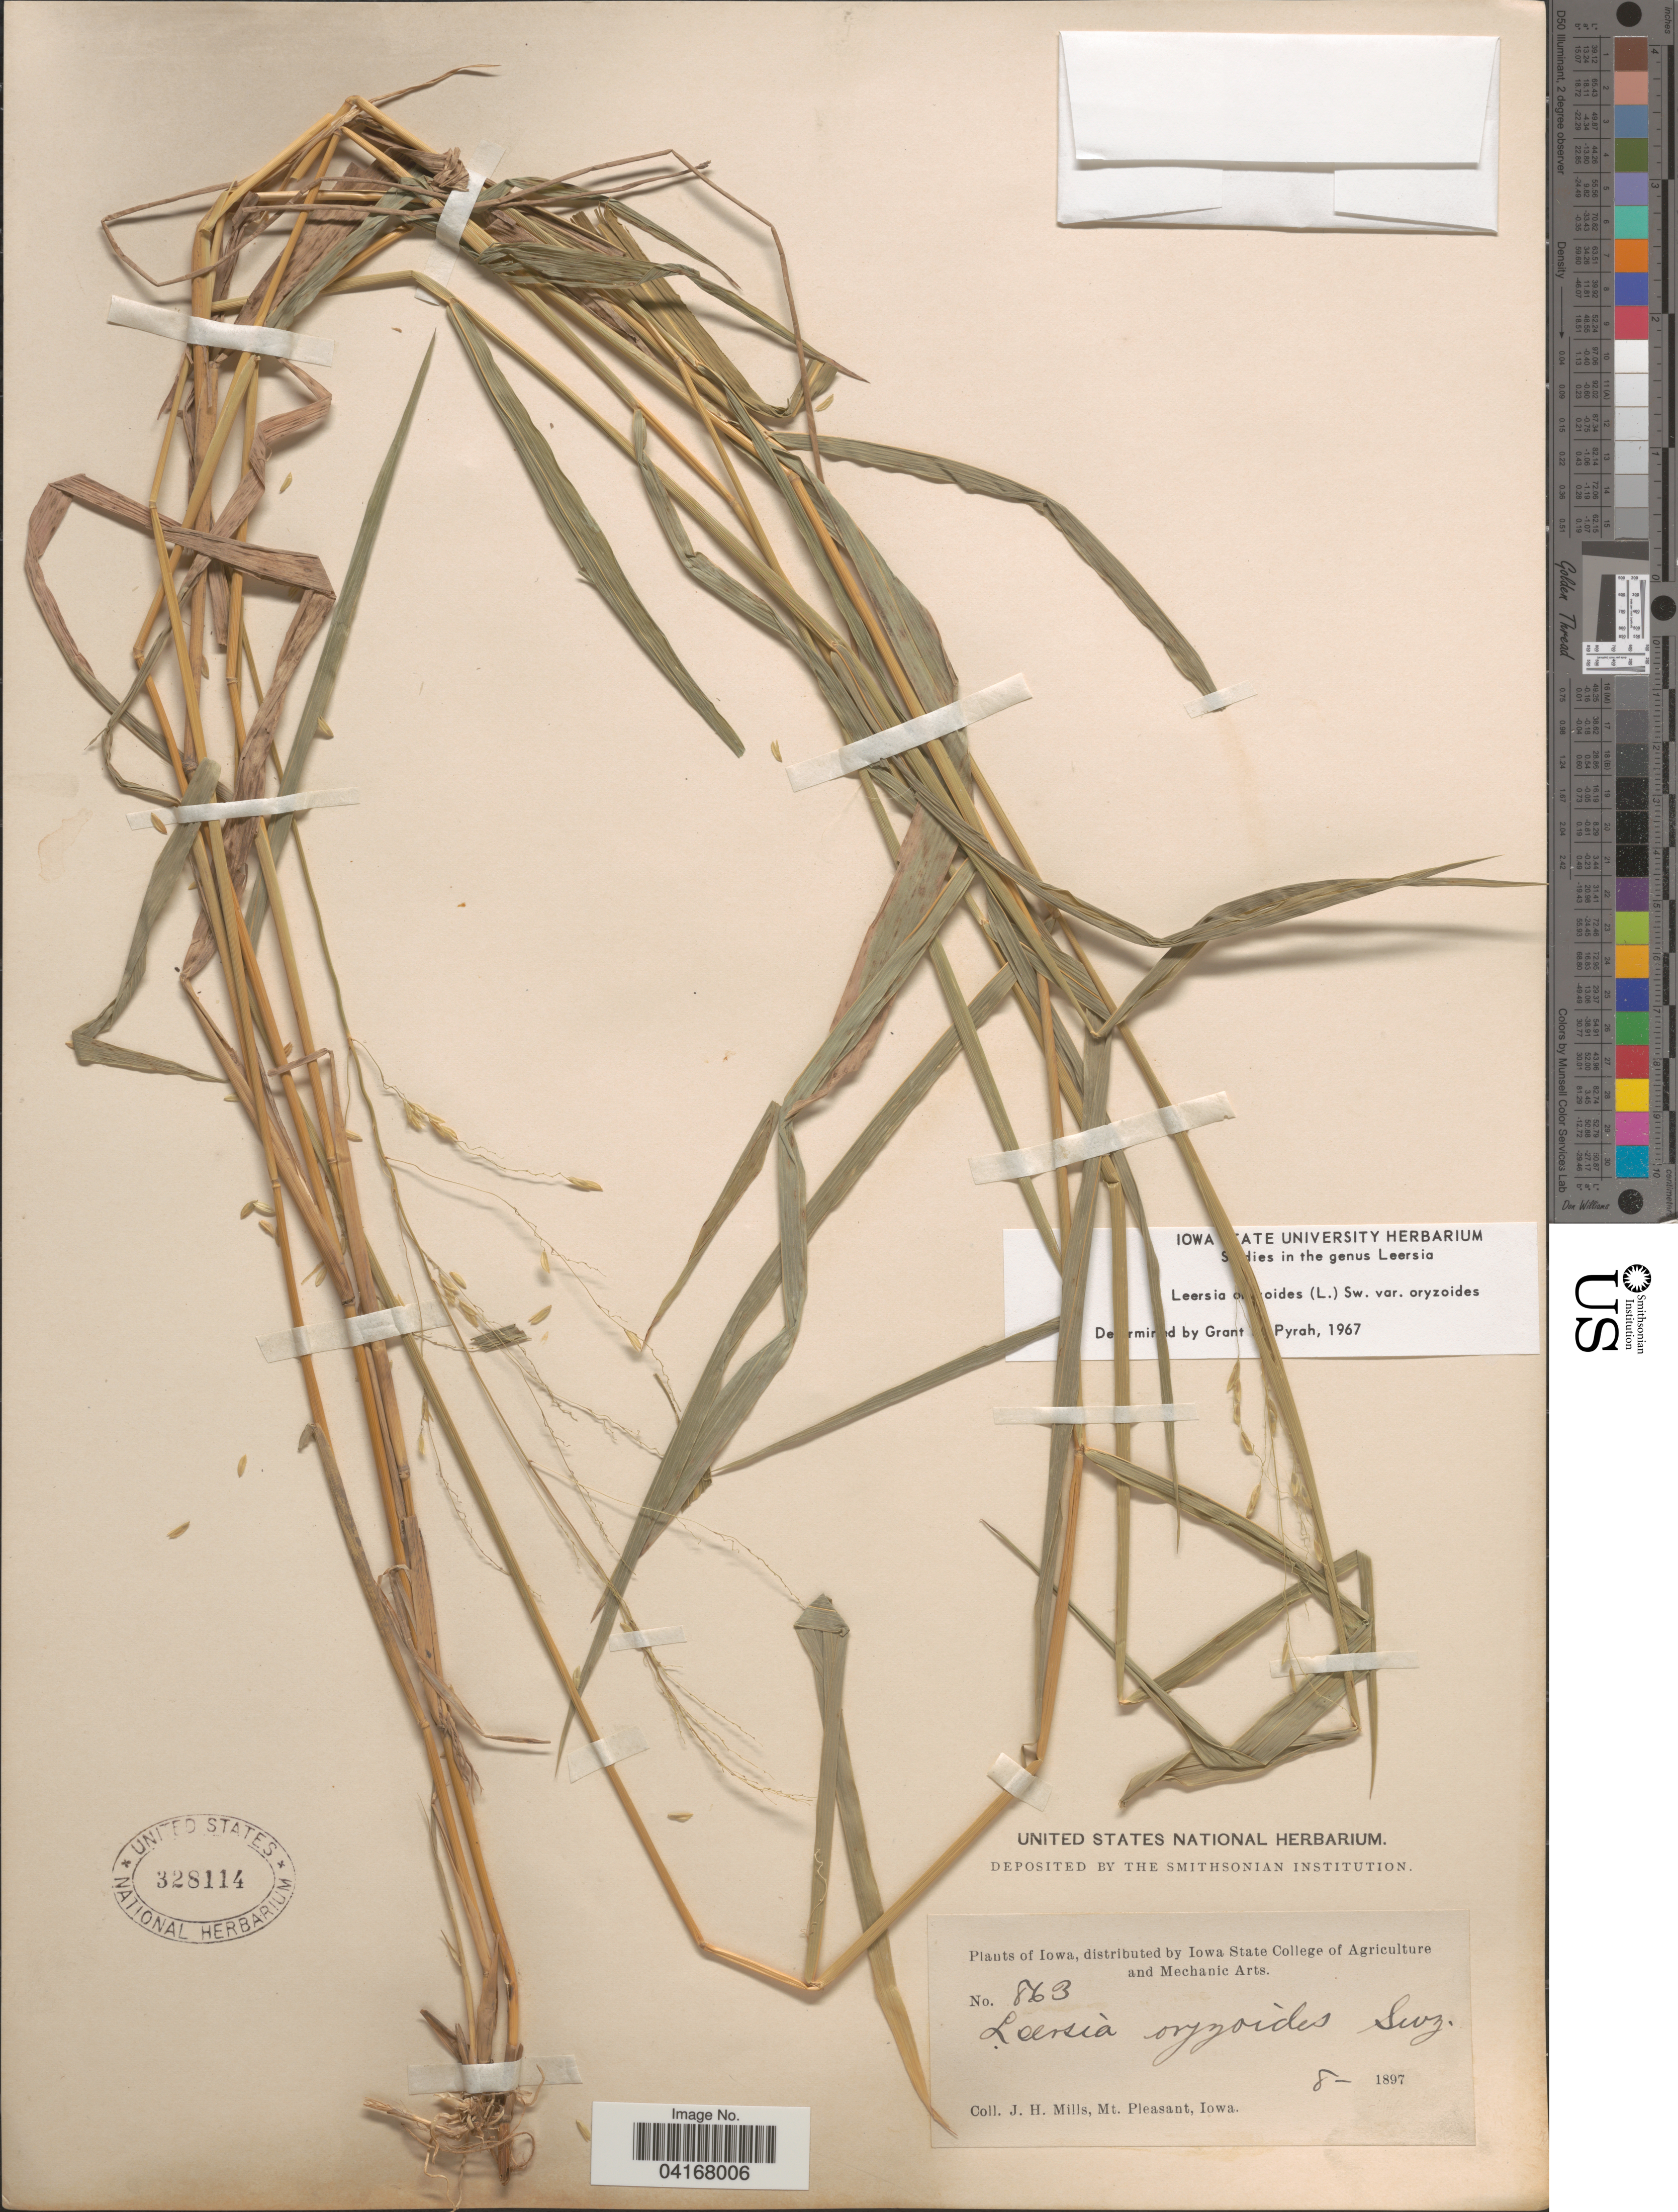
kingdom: Plantae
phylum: Tracheophyta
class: Liliopsida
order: Poales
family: Poaceae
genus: Leersia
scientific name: Leersia oryzoides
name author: (L.) Sw.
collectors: J. Mills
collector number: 863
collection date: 1897-08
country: United States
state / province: Iowa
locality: Mt. Pleasant.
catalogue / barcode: US 328114